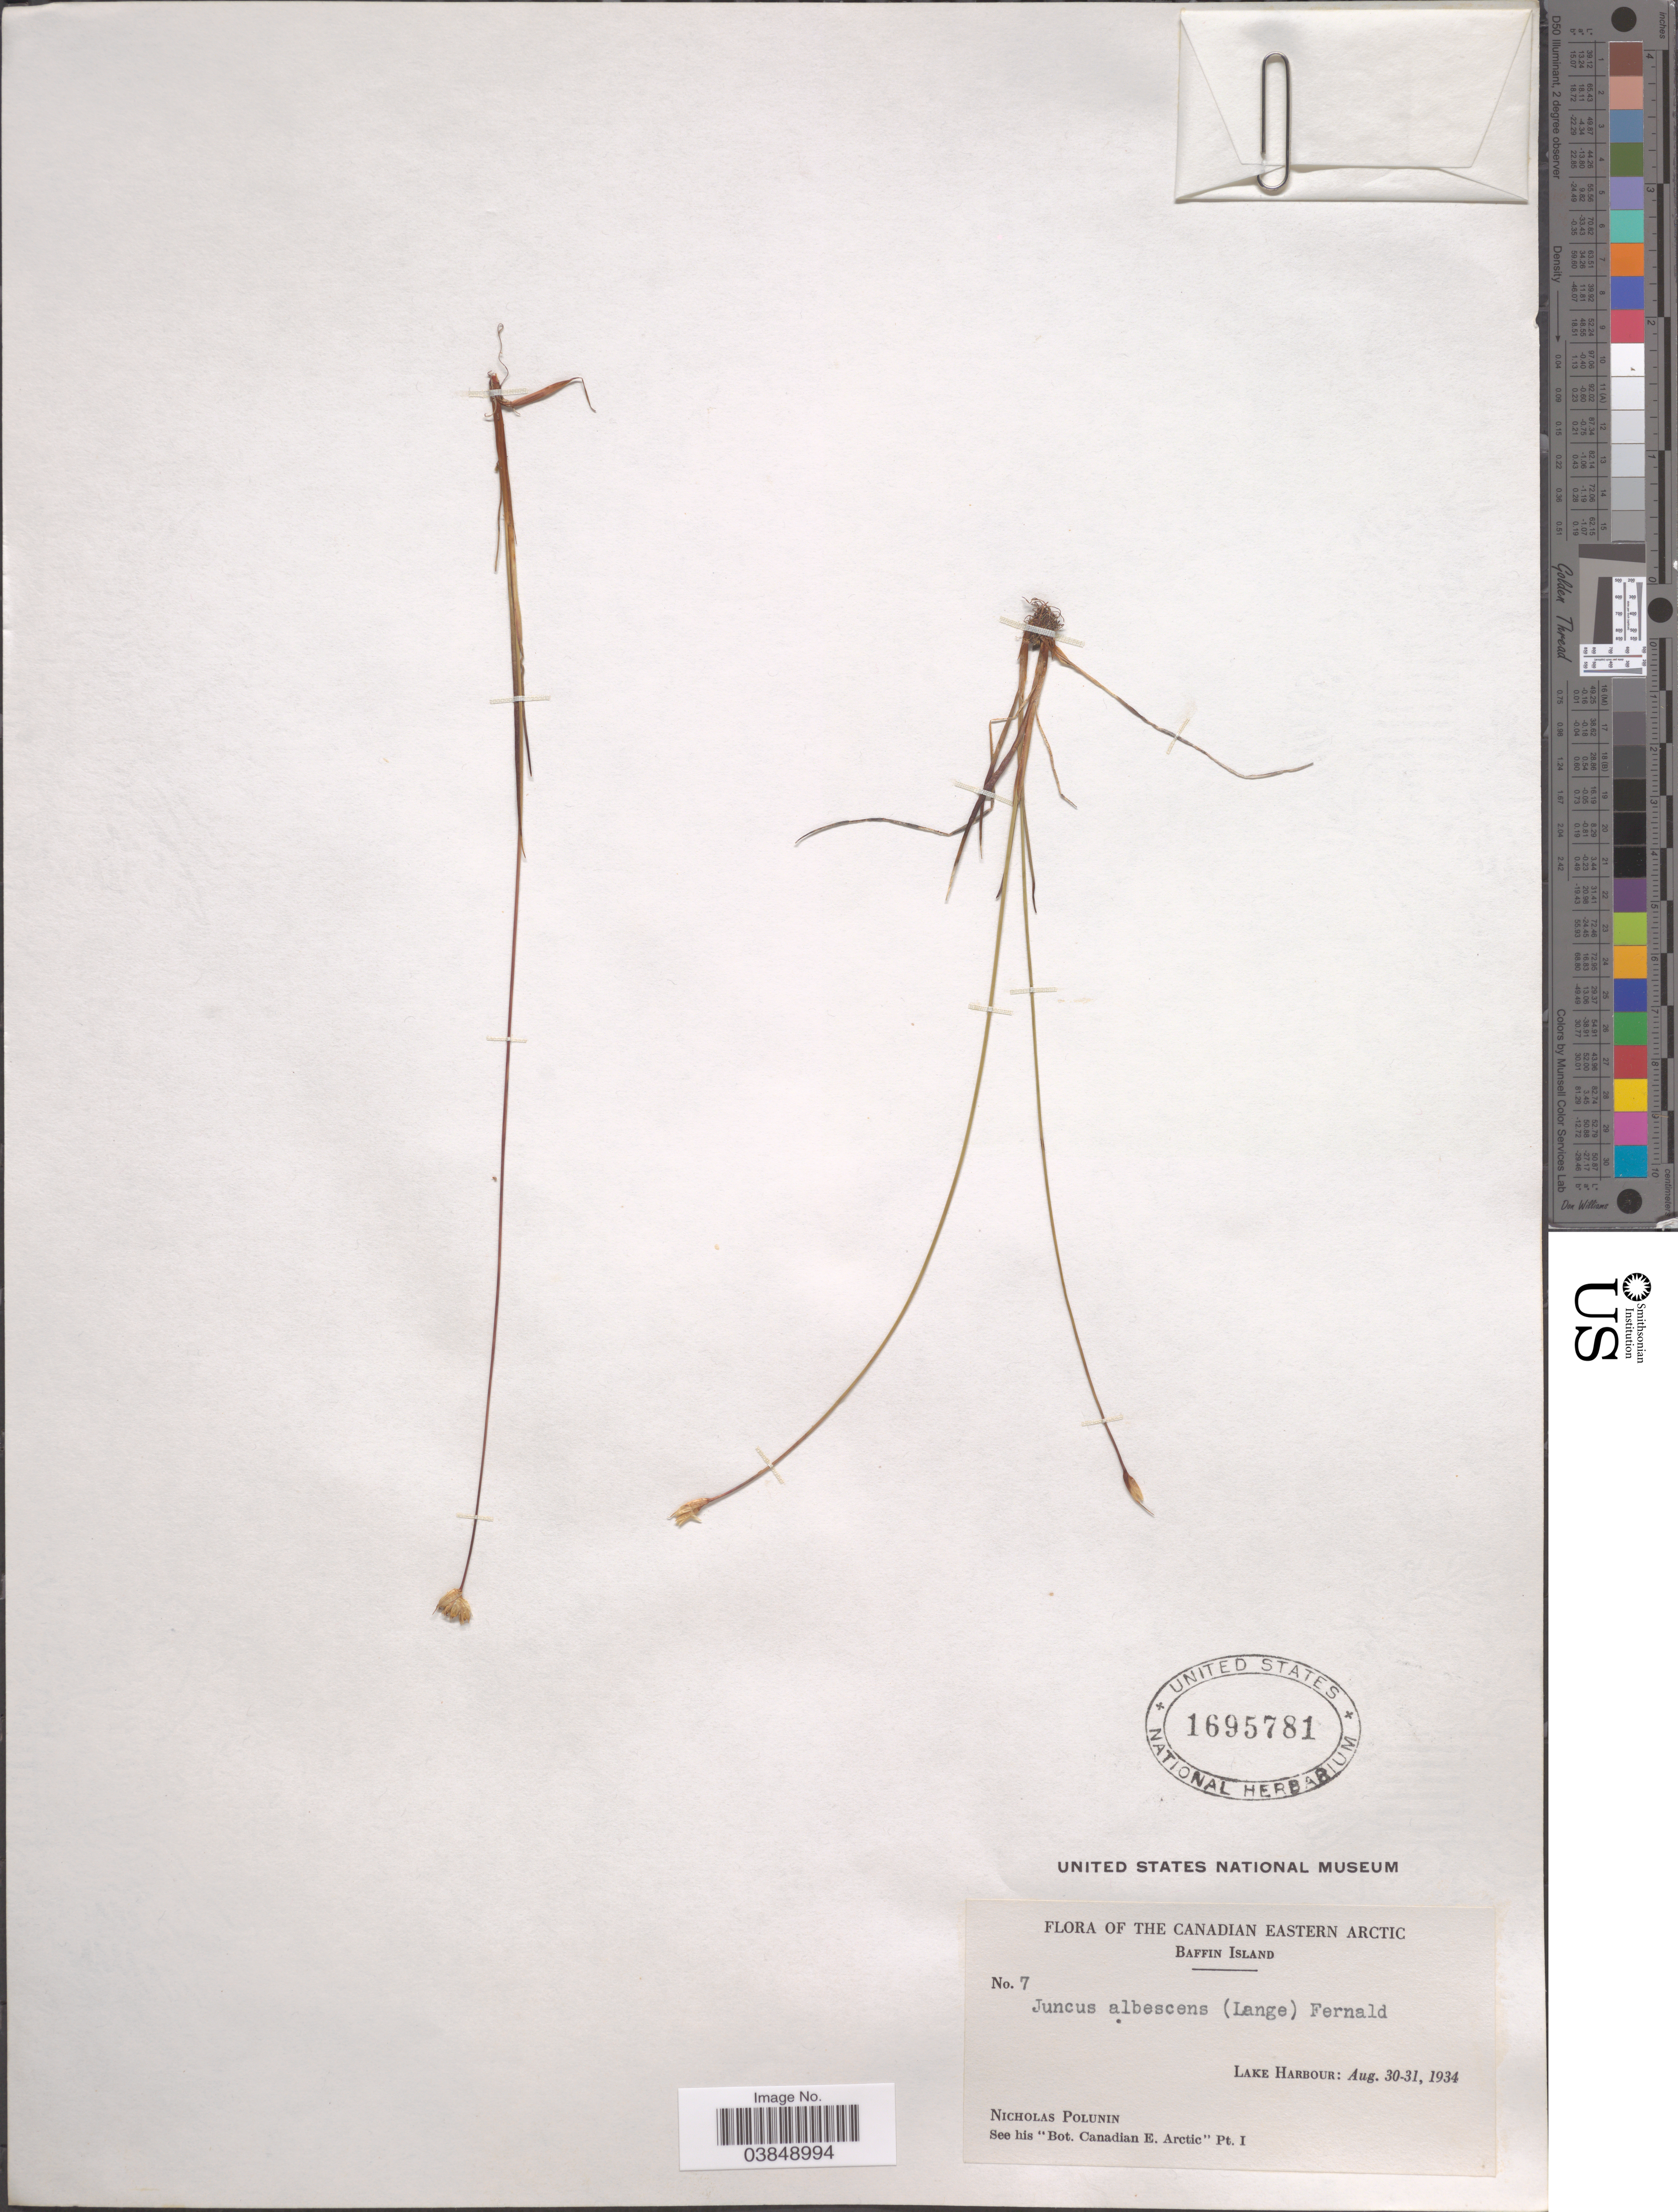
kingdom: Plantae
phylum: Tracheophyta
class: Liliopsida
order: Poales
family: Juncaceae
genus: Juncus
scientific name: Juncus albescens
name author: Fernald & Lange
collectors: N. V. Polunin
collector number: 7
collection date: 1934-08-30/1934-08-31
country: Canada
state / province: Nunavut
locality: The Canadian Eastern Arctic. Baffin Island. Lake Harbour.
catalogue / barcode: US 1695781